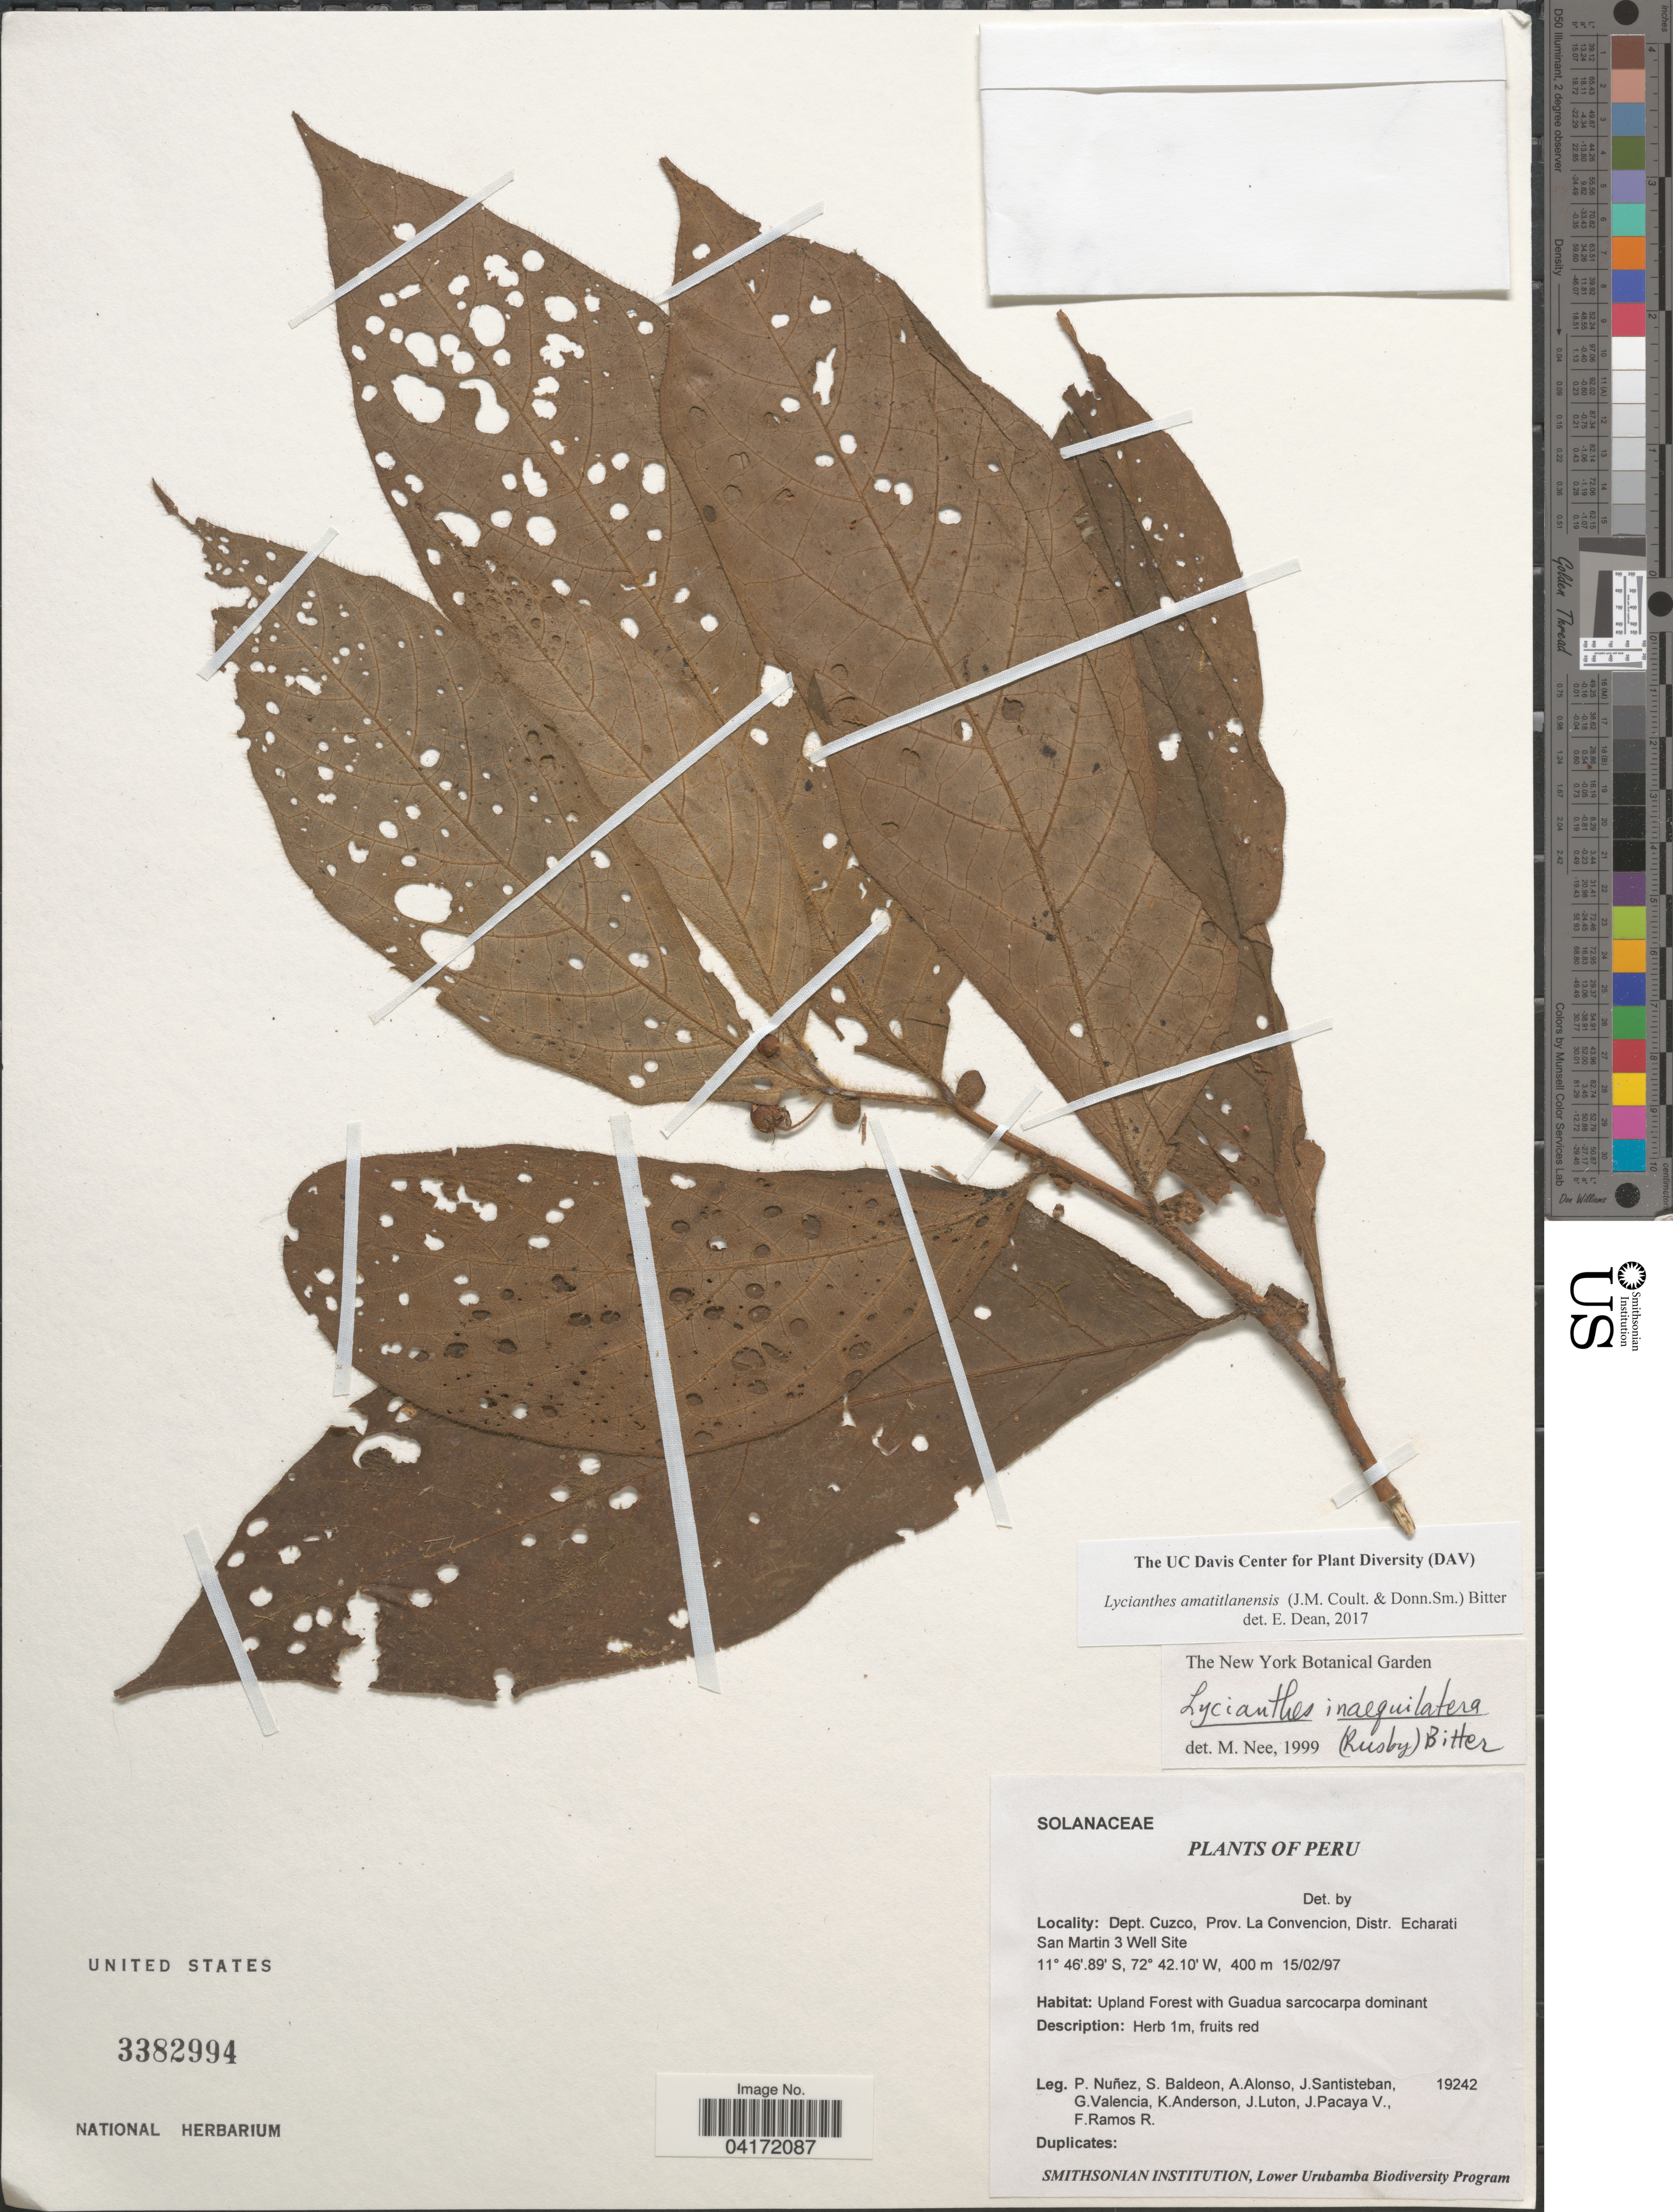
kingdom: Plantae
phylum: Tracheophyta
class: Magnoliopsida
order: Solanales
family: Solanaceae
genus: Lycianthes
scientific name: Lycianthes amatitlanensis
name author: (J.M. Coult. & Donn. Sm.) Bitter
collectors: P. Nuñez V., S. Baldeon, A. Alonso, J. Santisteban & et al.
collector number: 19242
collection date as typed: Transcribed d/m/y: 15/2/97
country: Peru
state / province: Cusco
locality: Dept. Cuzco, Prov. La Convencion, Distr. Echarati San Martin 3 Well Site.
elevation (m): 400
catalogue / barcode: US 3382994